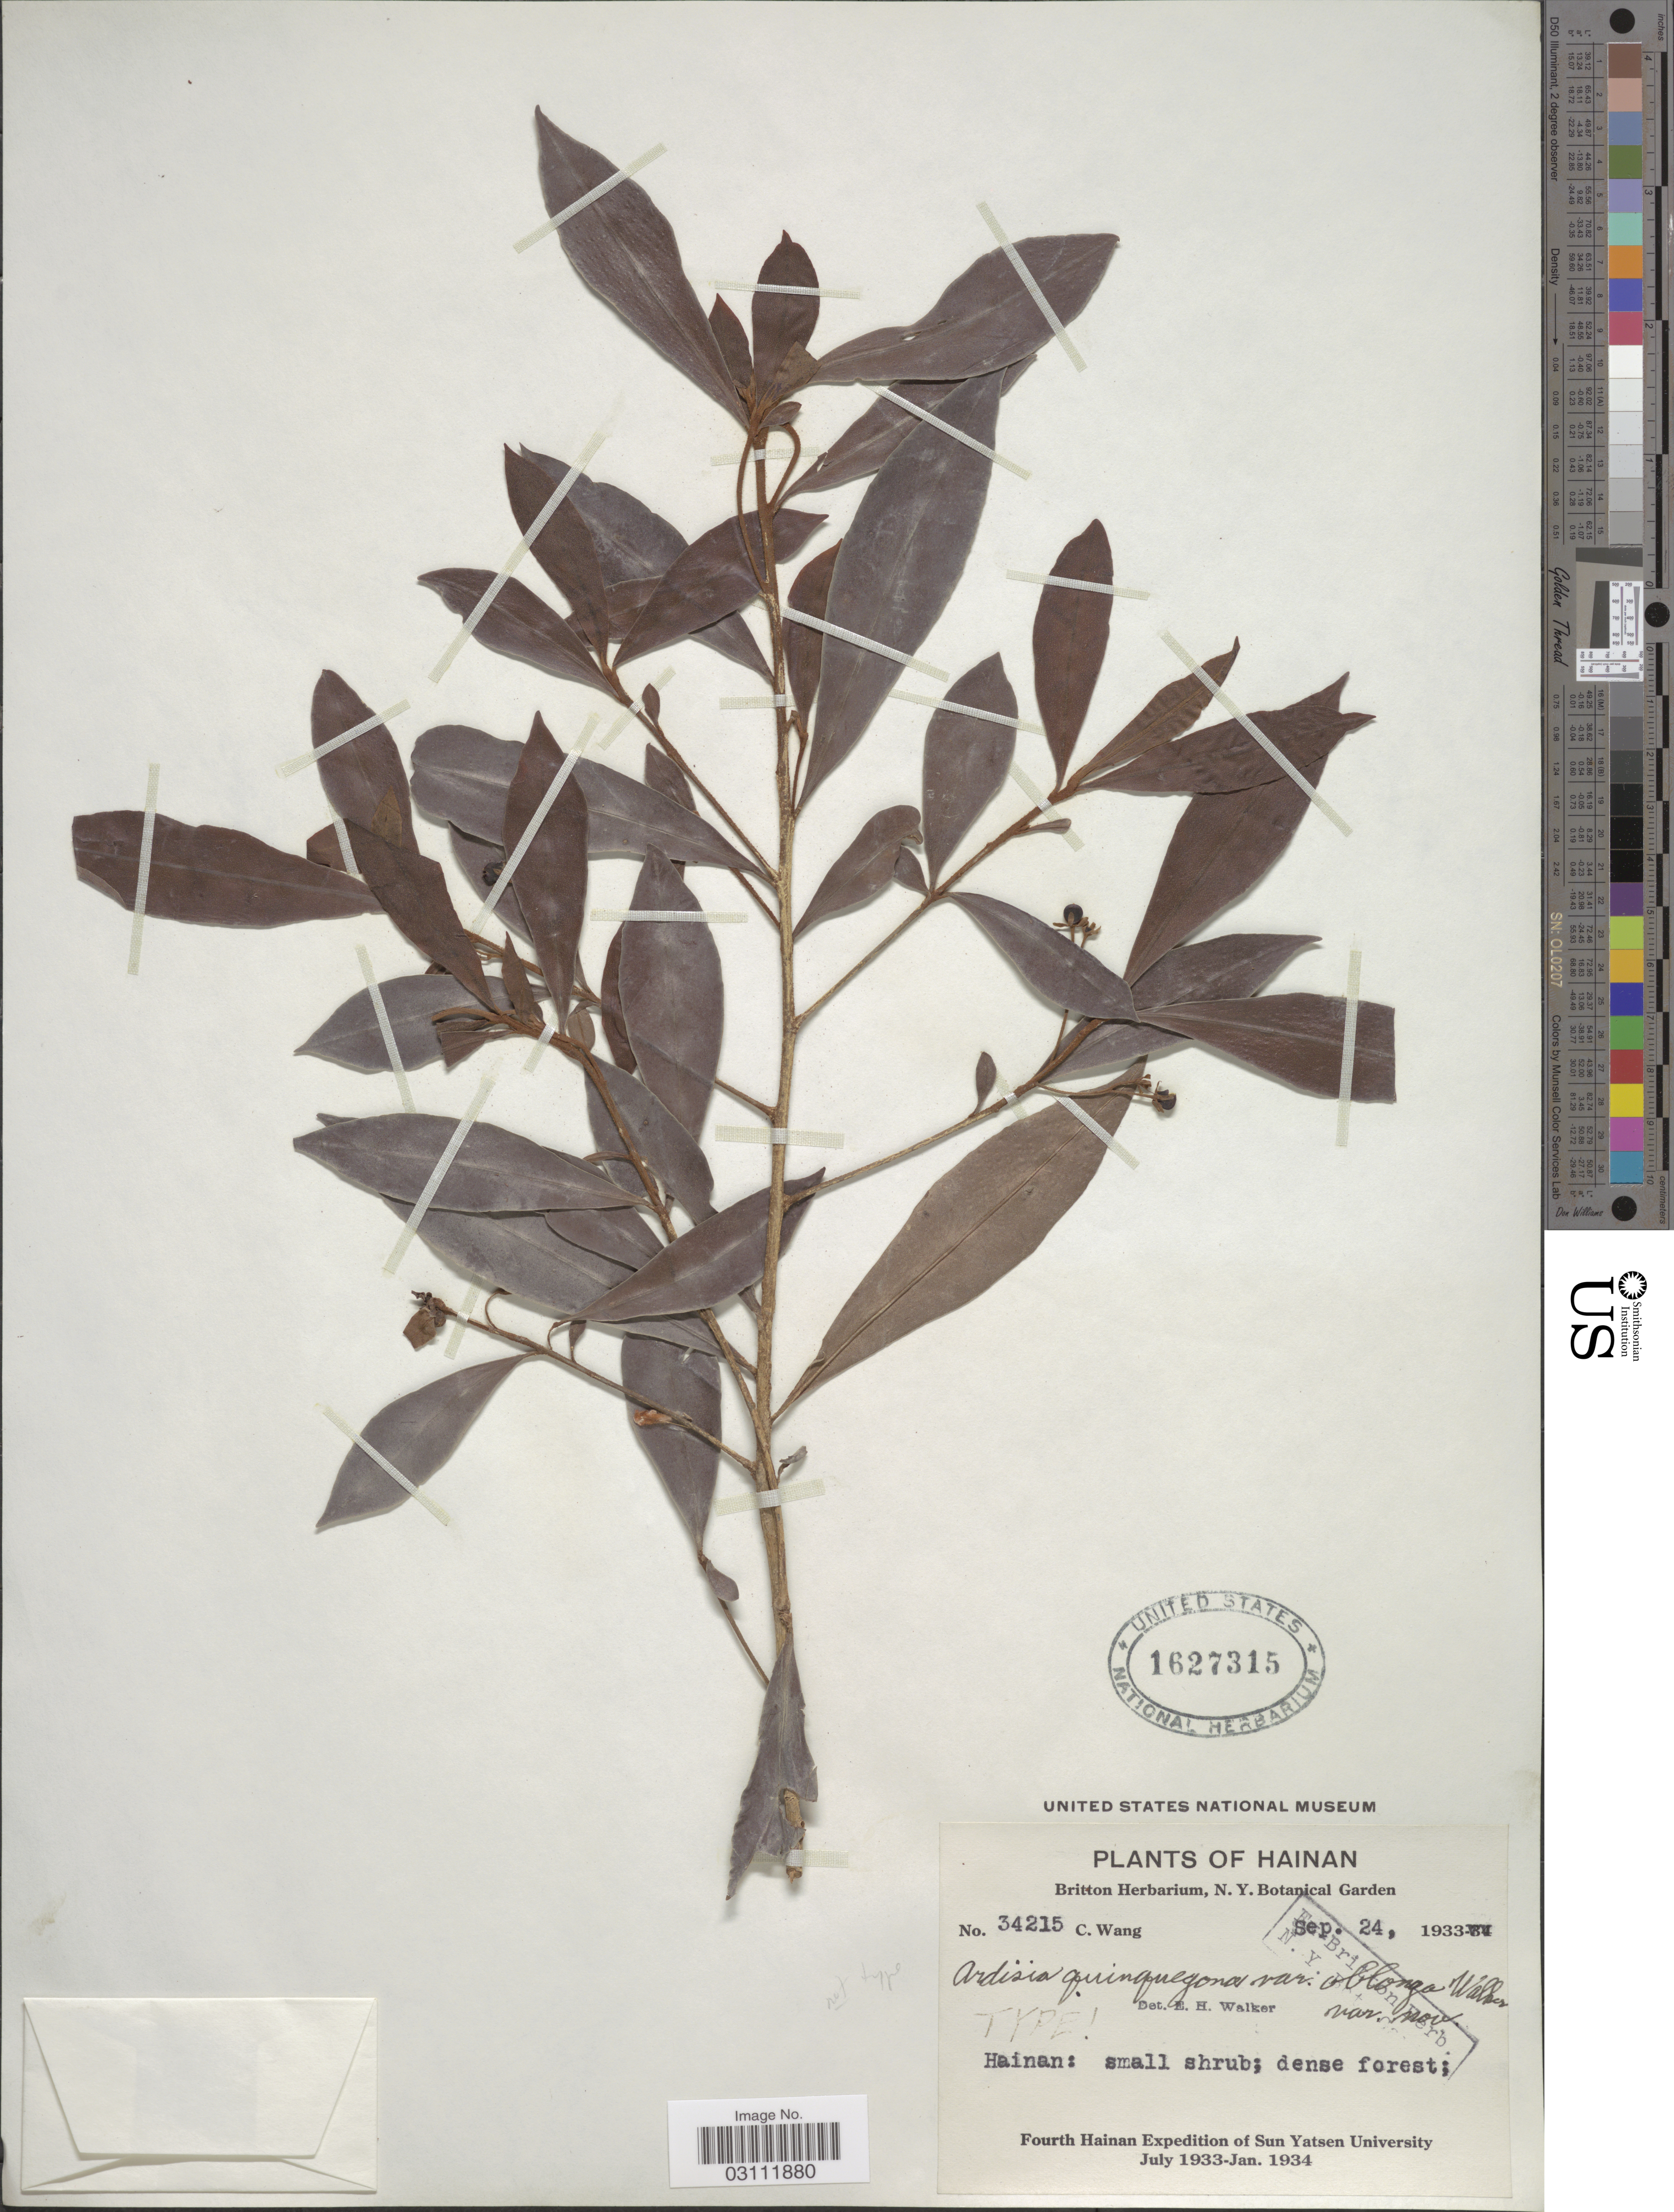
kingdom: Plantae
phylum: Tracheophyta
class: Magnoliopsida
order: Ericales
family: Primulaceae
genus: Ardisia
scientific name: Ardisia quinquegona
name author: Blume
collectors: C. Wang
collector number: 34215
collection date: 1933-09-24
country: China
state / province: Hainan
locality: Hainan.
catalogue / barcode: US 1627315